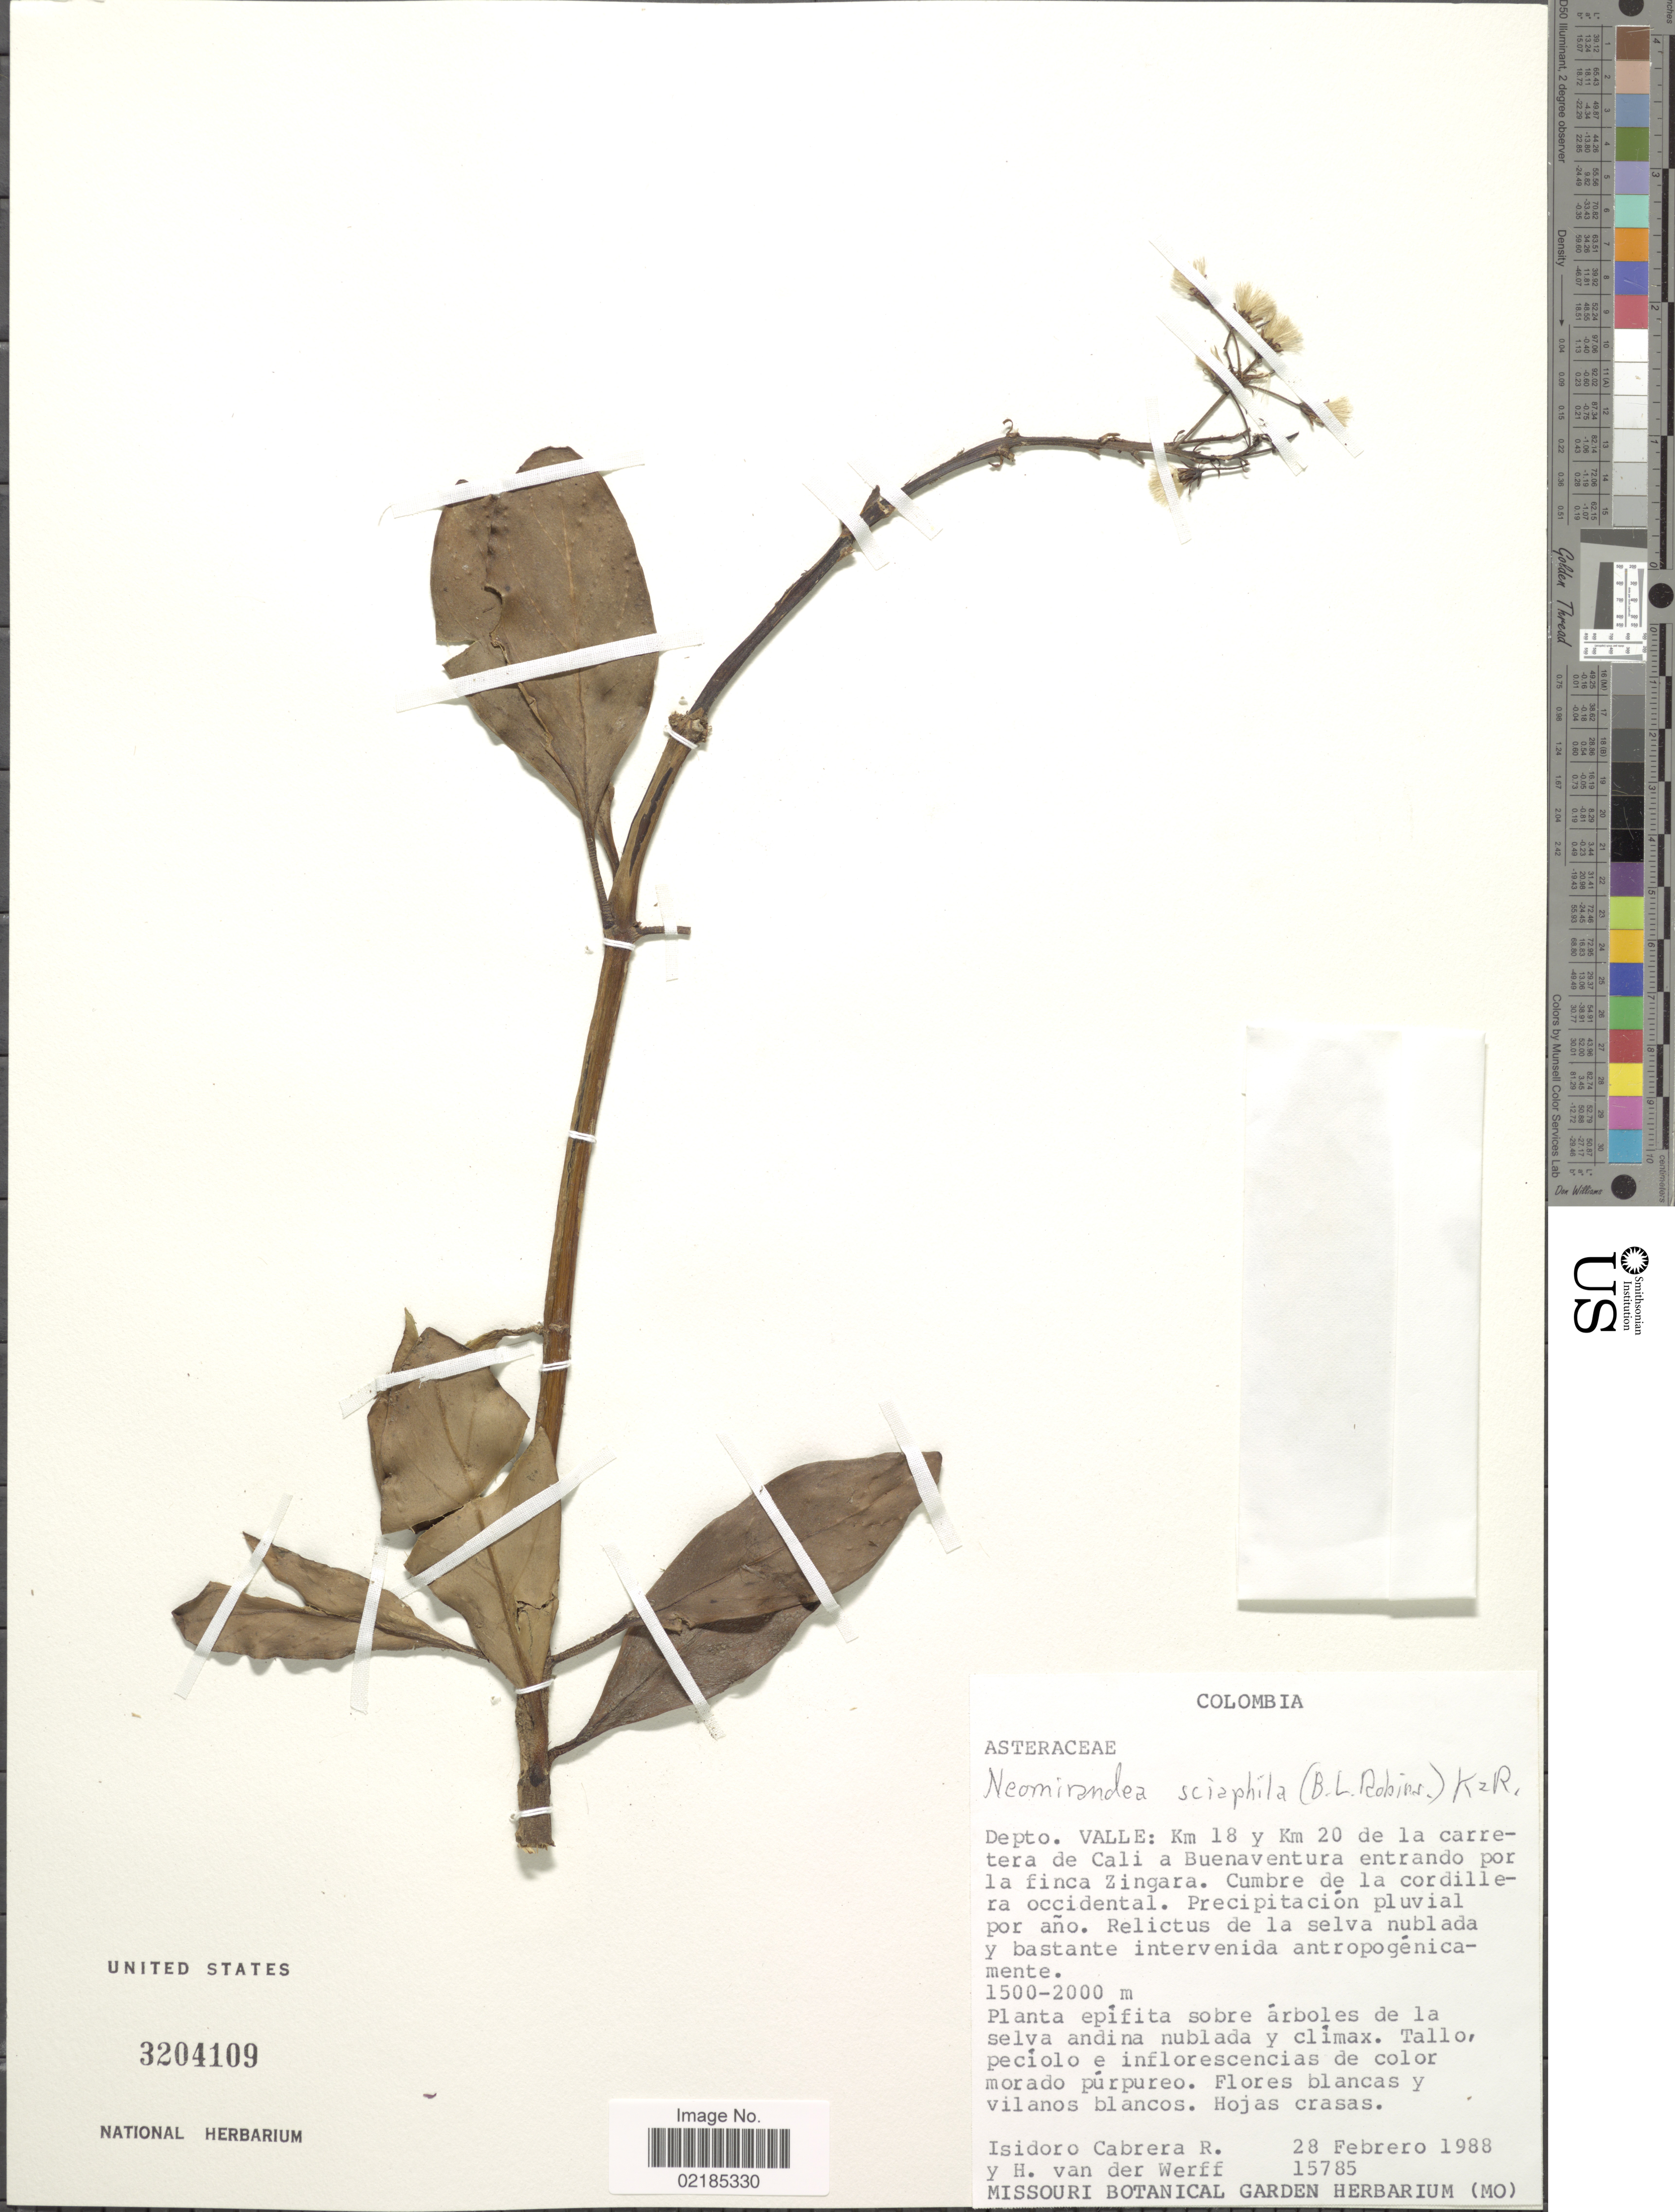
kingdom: Plantae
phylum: Tracheophyta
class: Magnoliopsida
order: Asterales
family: Asteraceae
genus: Neomirandea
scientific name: Neomirandea sciaphila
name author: (B.L. Rob.) R.M. King & H. Rob.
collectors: I. Cabrera & H. van der Werff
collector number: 15785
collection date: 1988-02-28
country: Colombia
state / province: Valle del Cauca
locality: Dept. Valle: km 18 y Km 20 de la carretera de Cali a Buenaventura entrando por la finca Zingara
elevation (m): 1500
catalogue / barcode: US 3204109